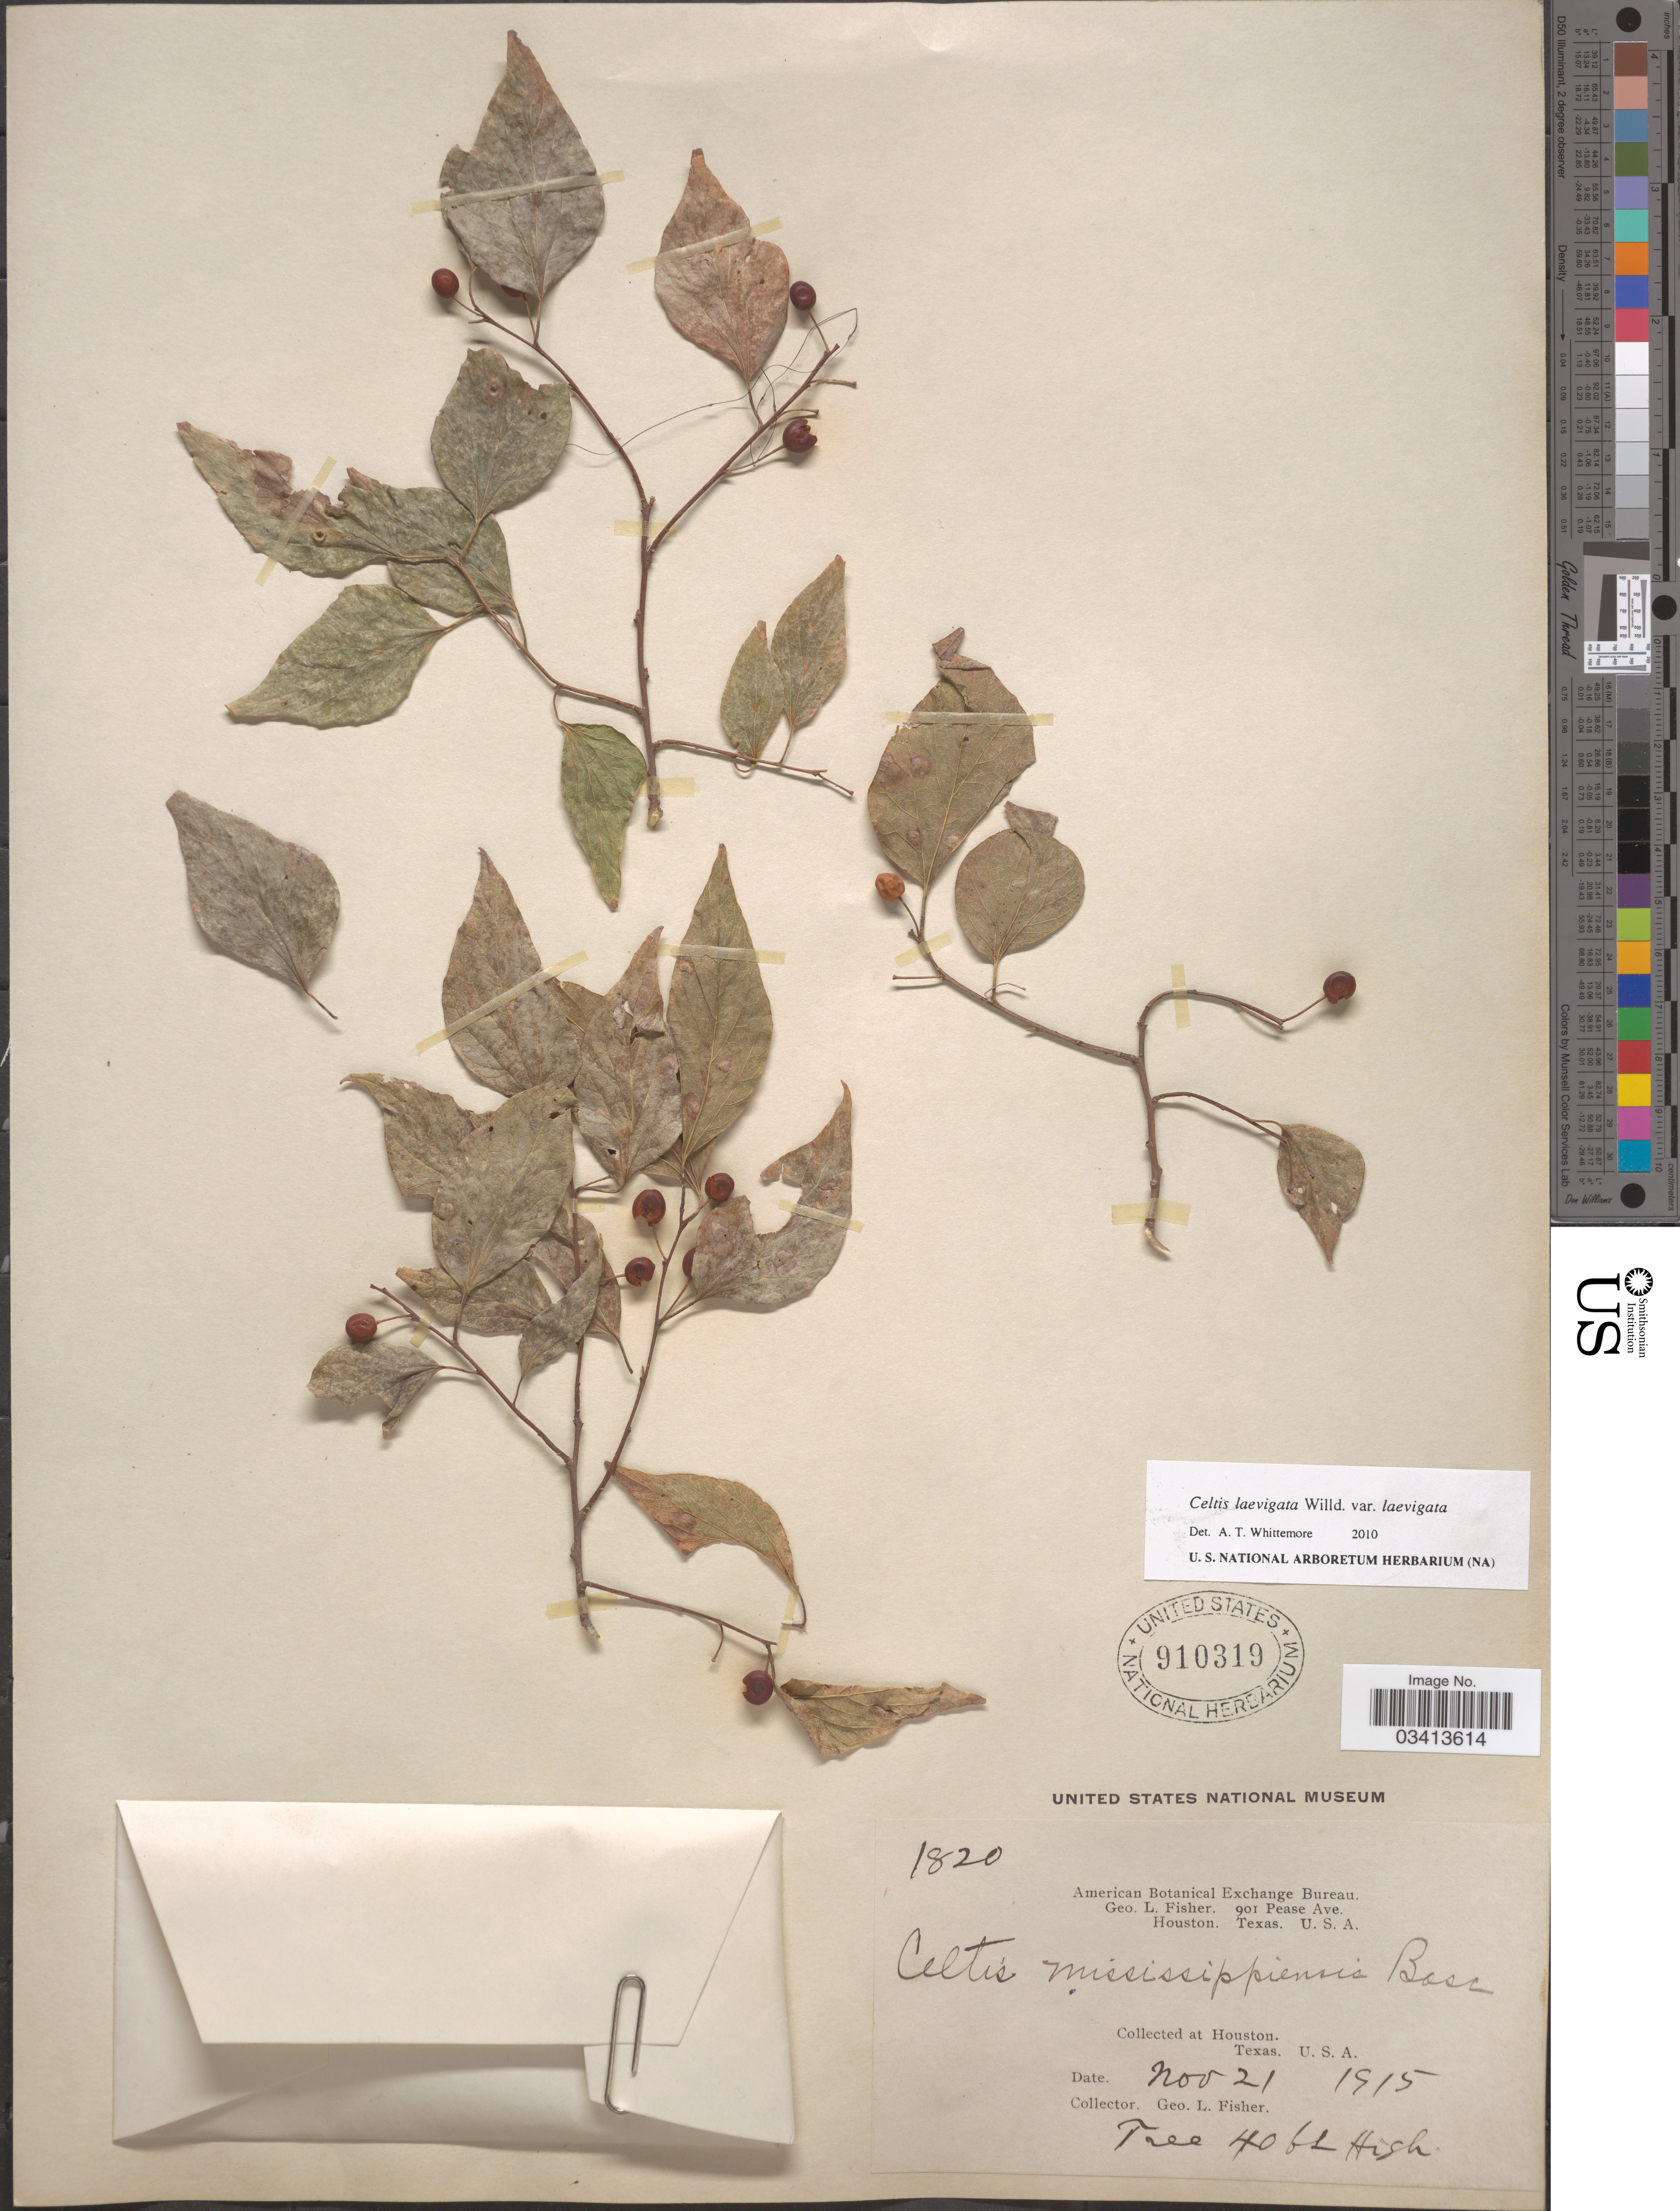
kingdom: Plantae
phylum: Tracheophyta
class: Magnoliopsida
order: Rosales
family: Cannabaceae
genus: Celtis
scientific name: Celtis laevigata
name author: Willd.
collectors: G. L. Fisher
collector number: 1820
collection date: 1915-11-21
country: United States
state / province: Texas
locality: Houston.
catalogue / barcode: US 910319